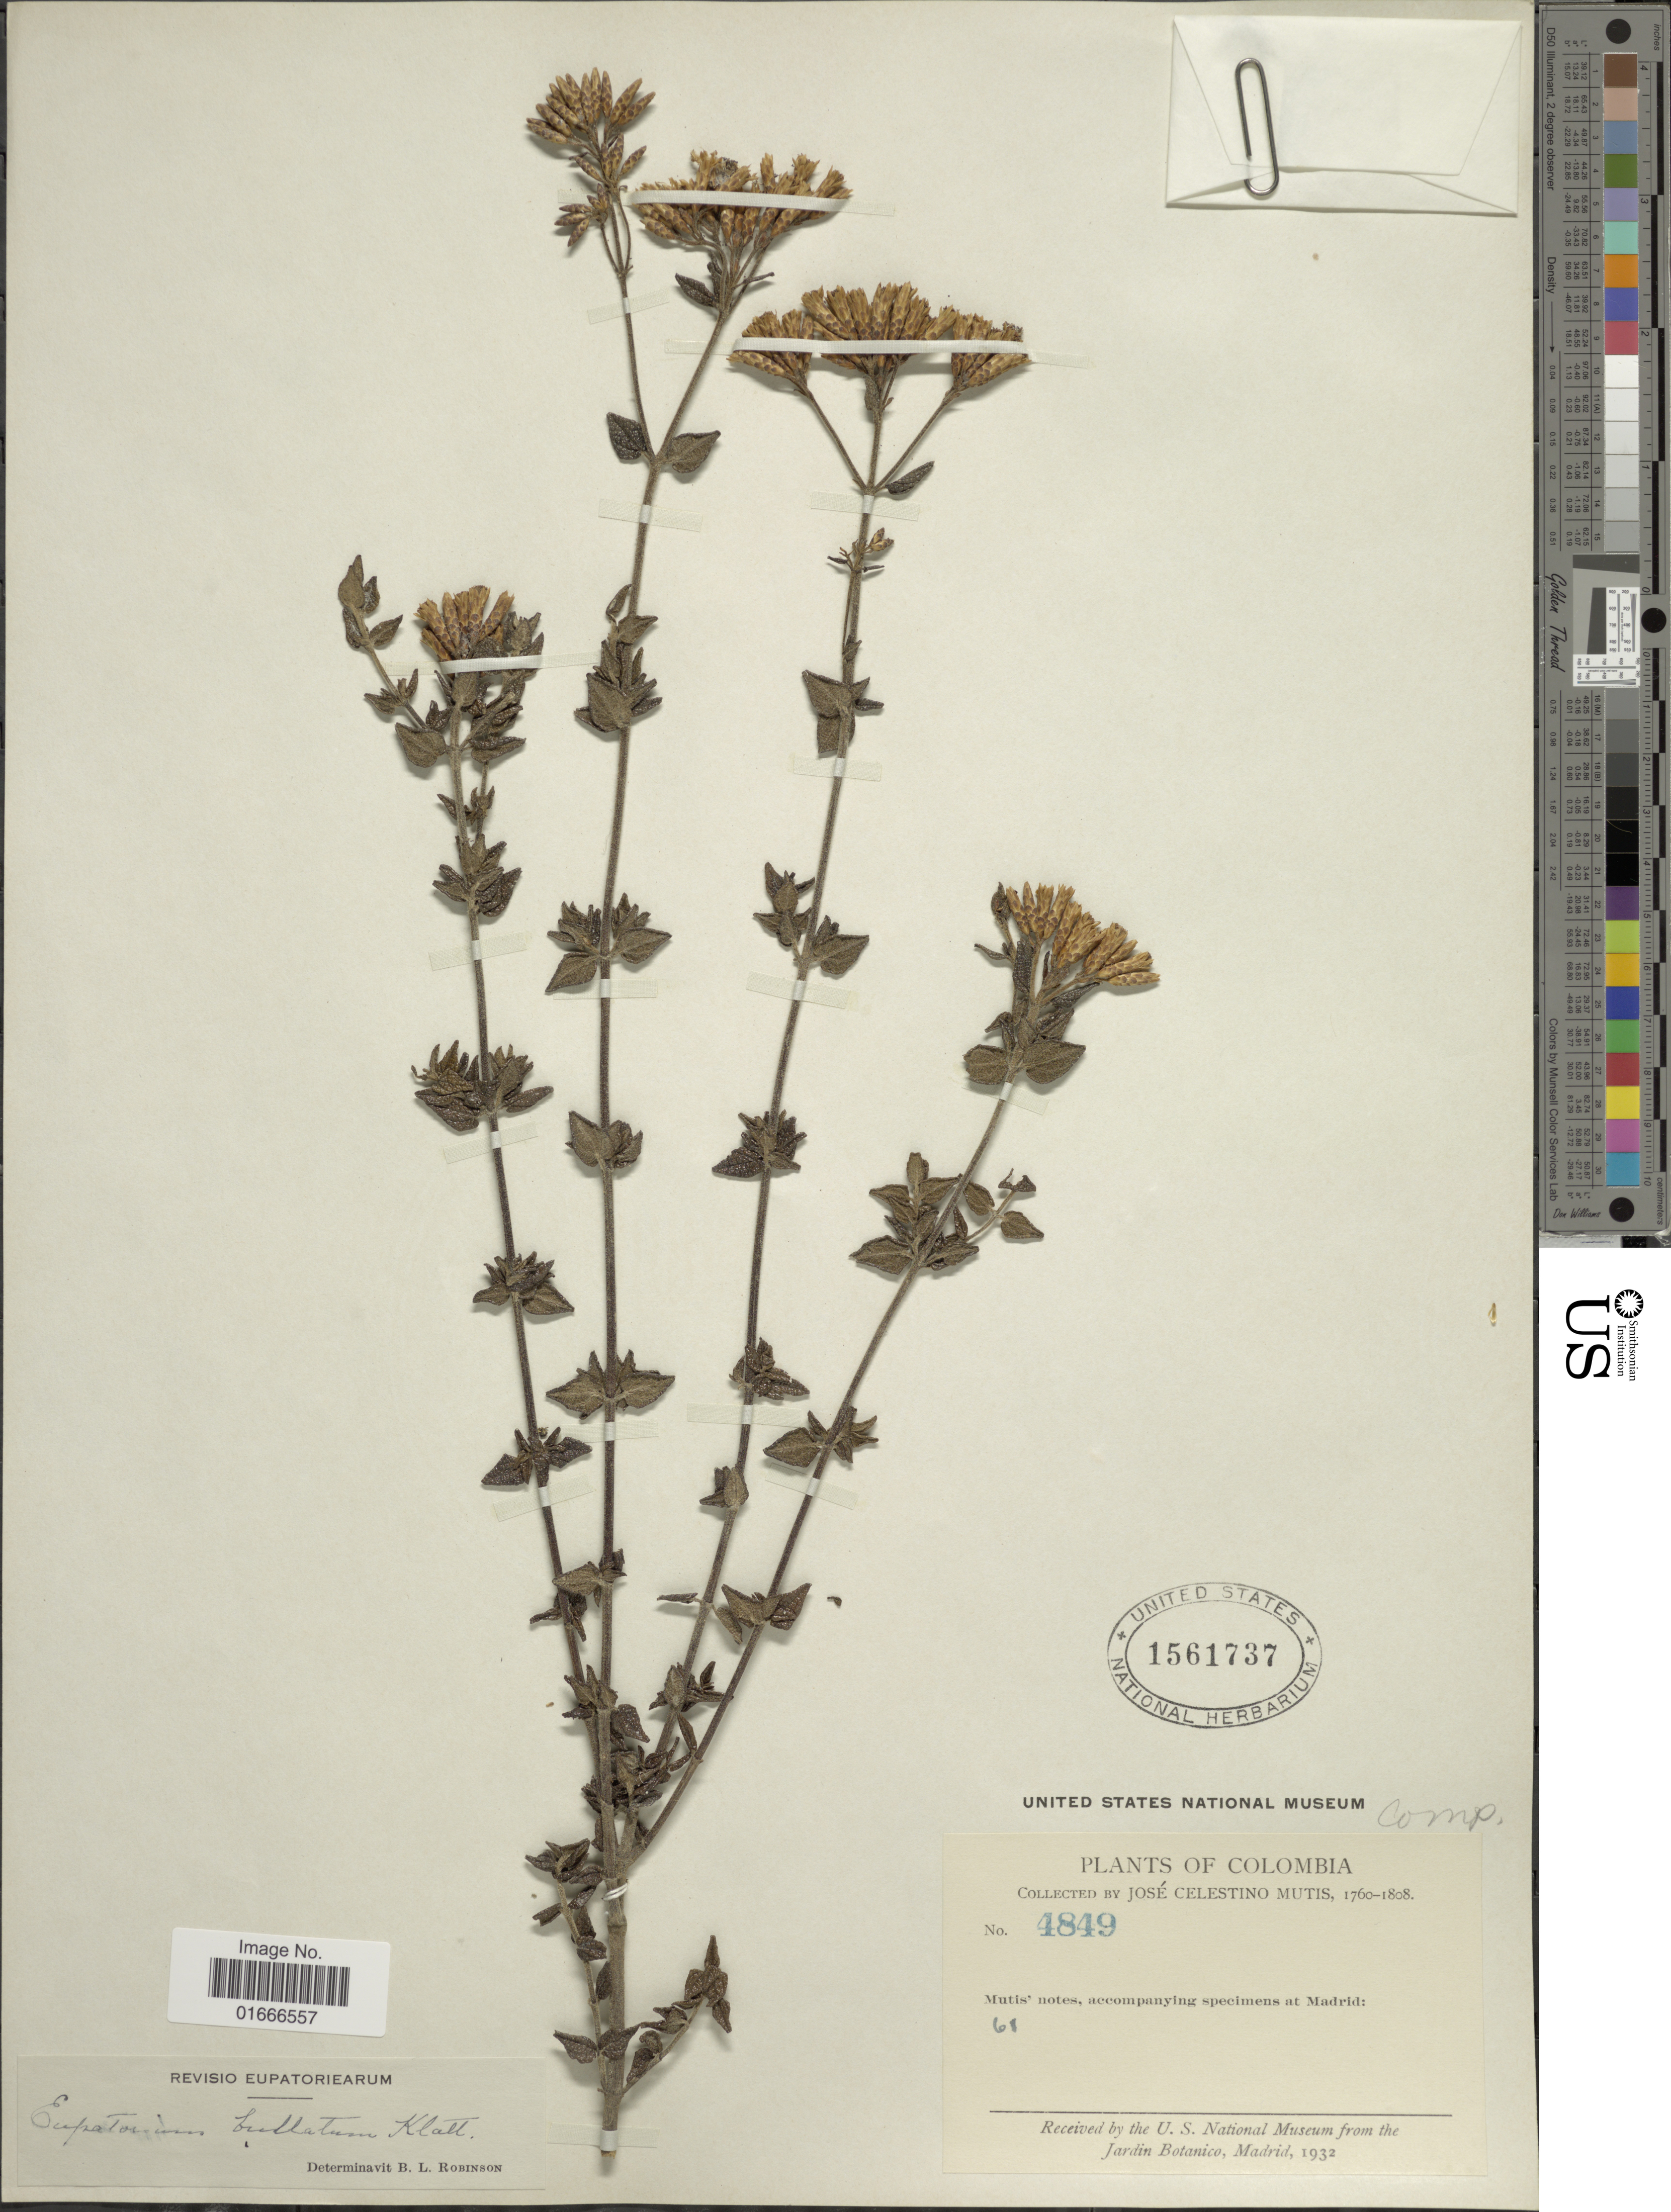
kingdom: Plantae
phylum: Tracheophyta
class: Magnoliopsida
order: Asterales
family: Asteraceae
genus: Chromolaena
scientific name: Chromolaena bullata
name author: (Klatt) R.M. King & H. Rob.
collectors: J. C. B. Mutis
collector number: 4849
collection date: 1760/1808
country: Colombia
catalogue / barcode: US 1561737